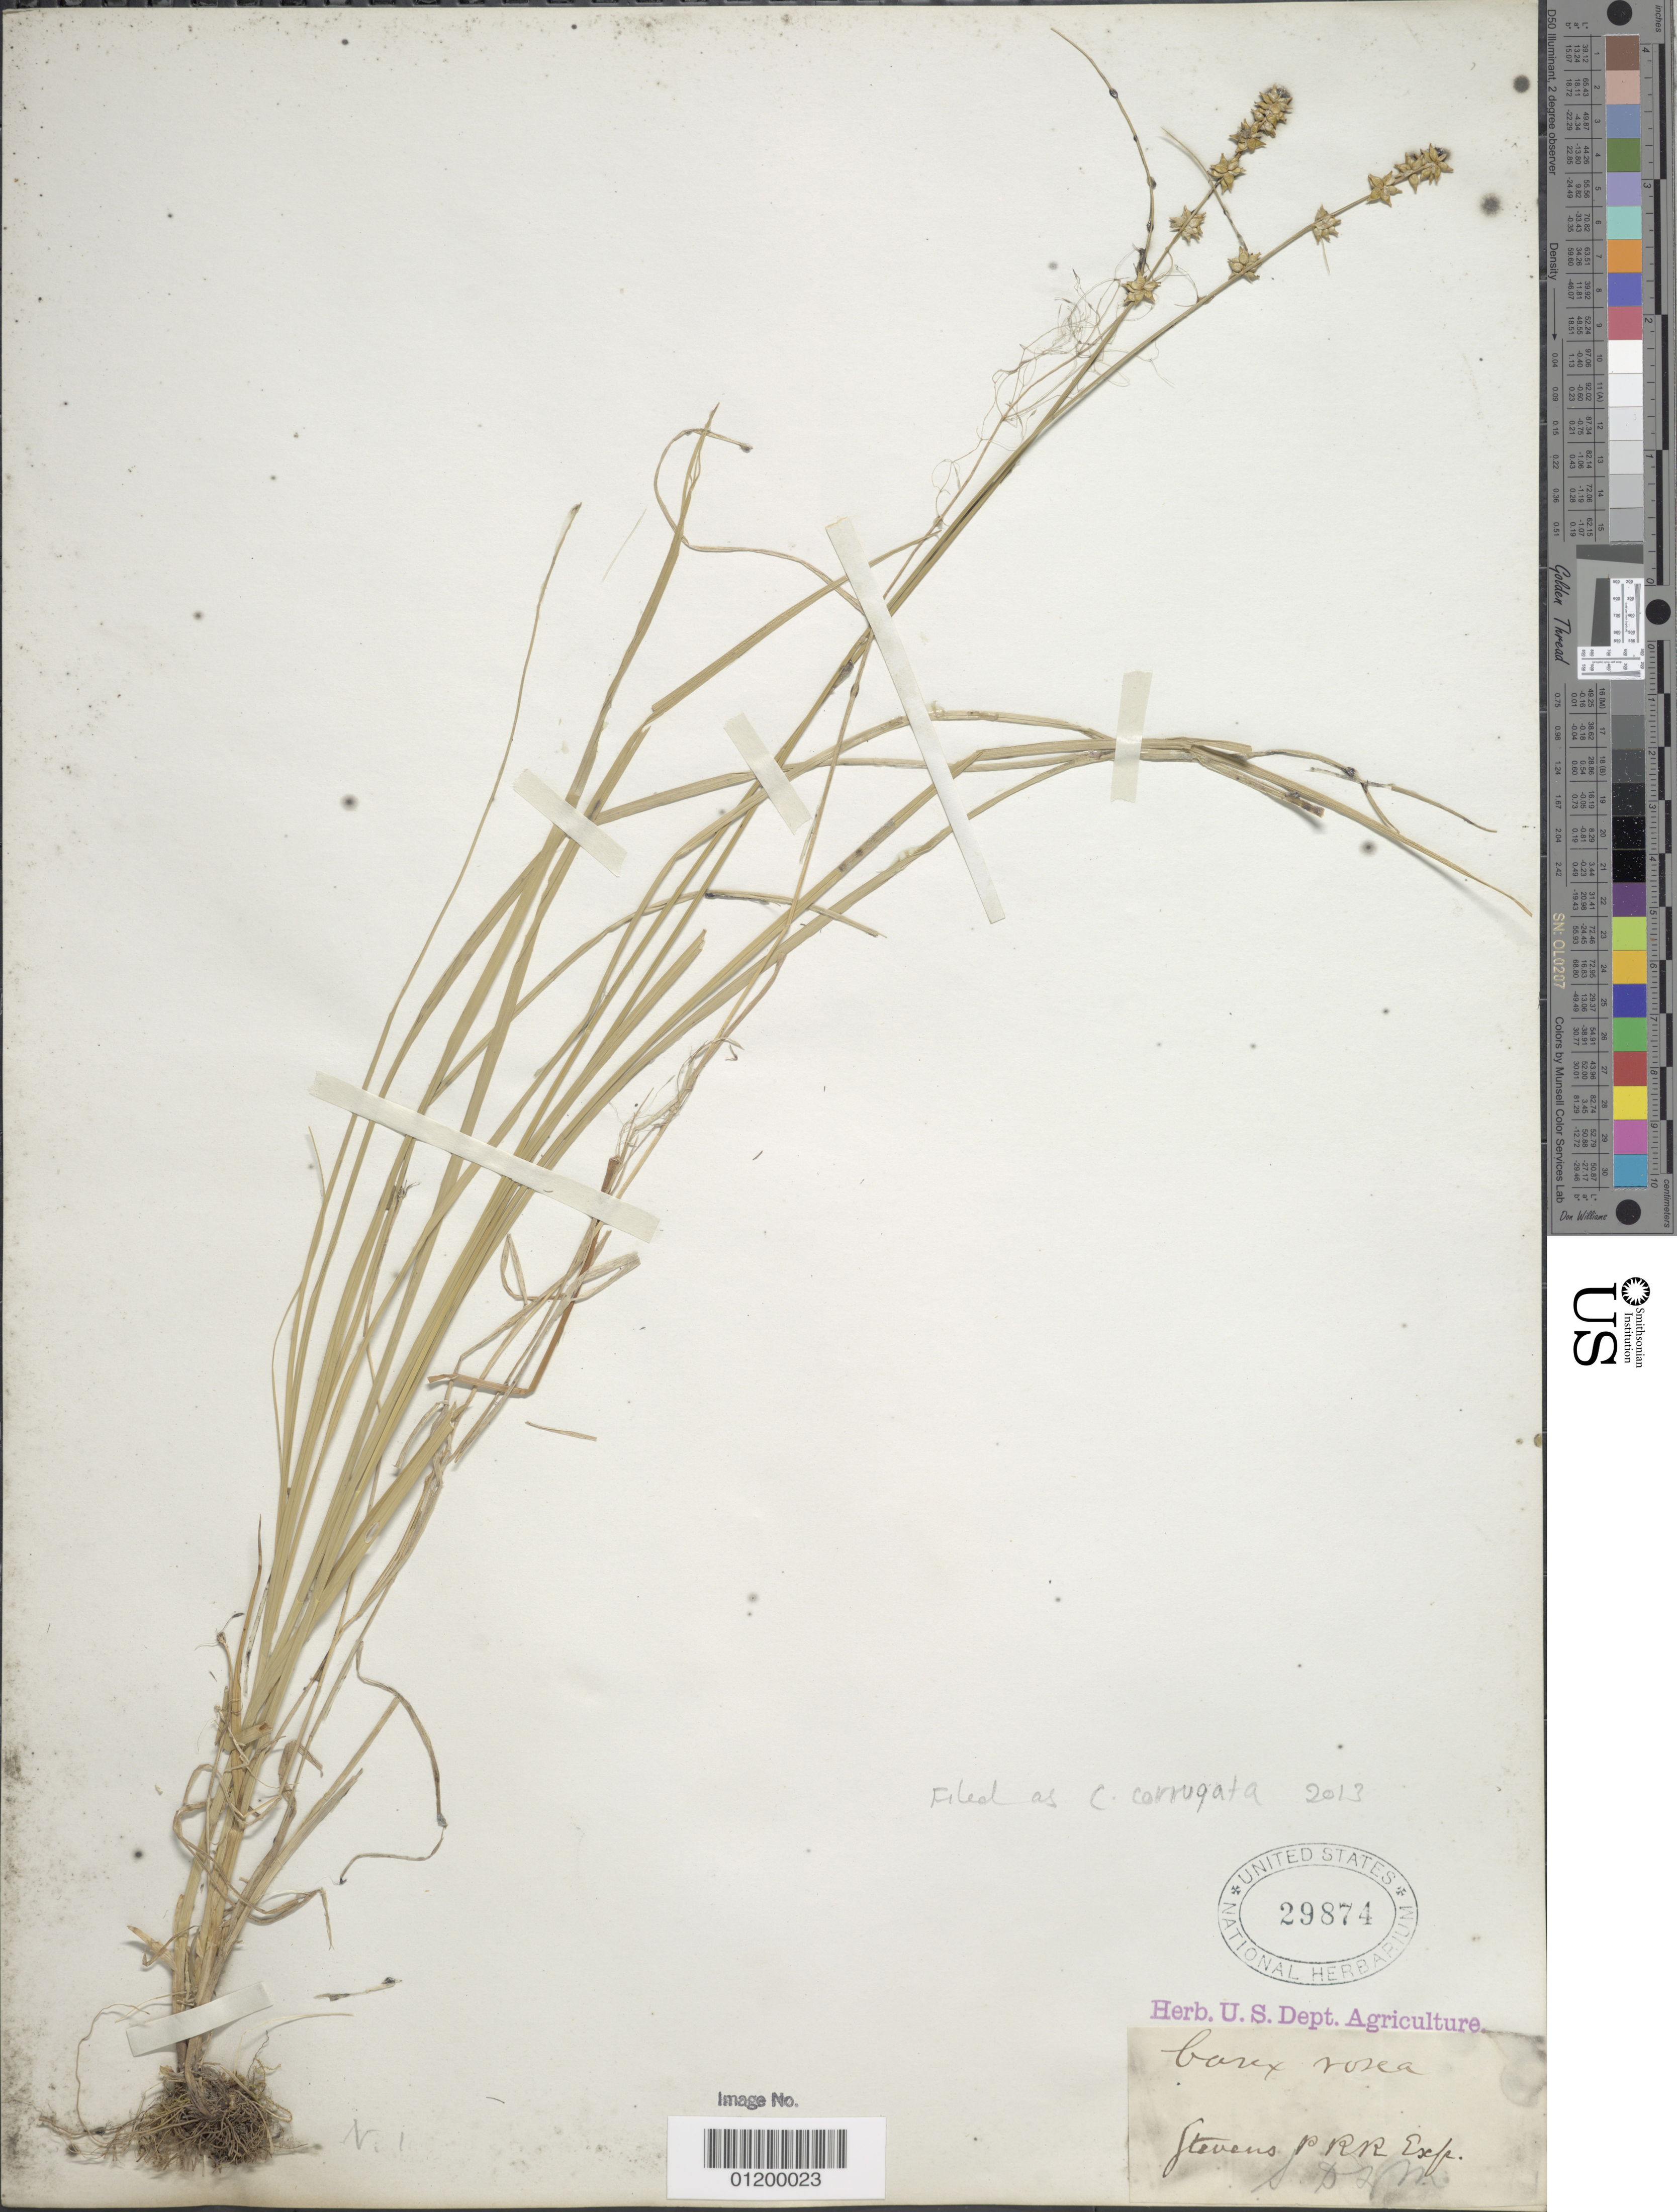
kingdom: Plantae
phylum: Tracheophyta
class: Liliopsida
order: Poales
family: Cyperaceae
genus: Carex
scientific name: Carex corrugata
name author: Fernald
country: Canada / United States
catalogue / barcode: US 29874